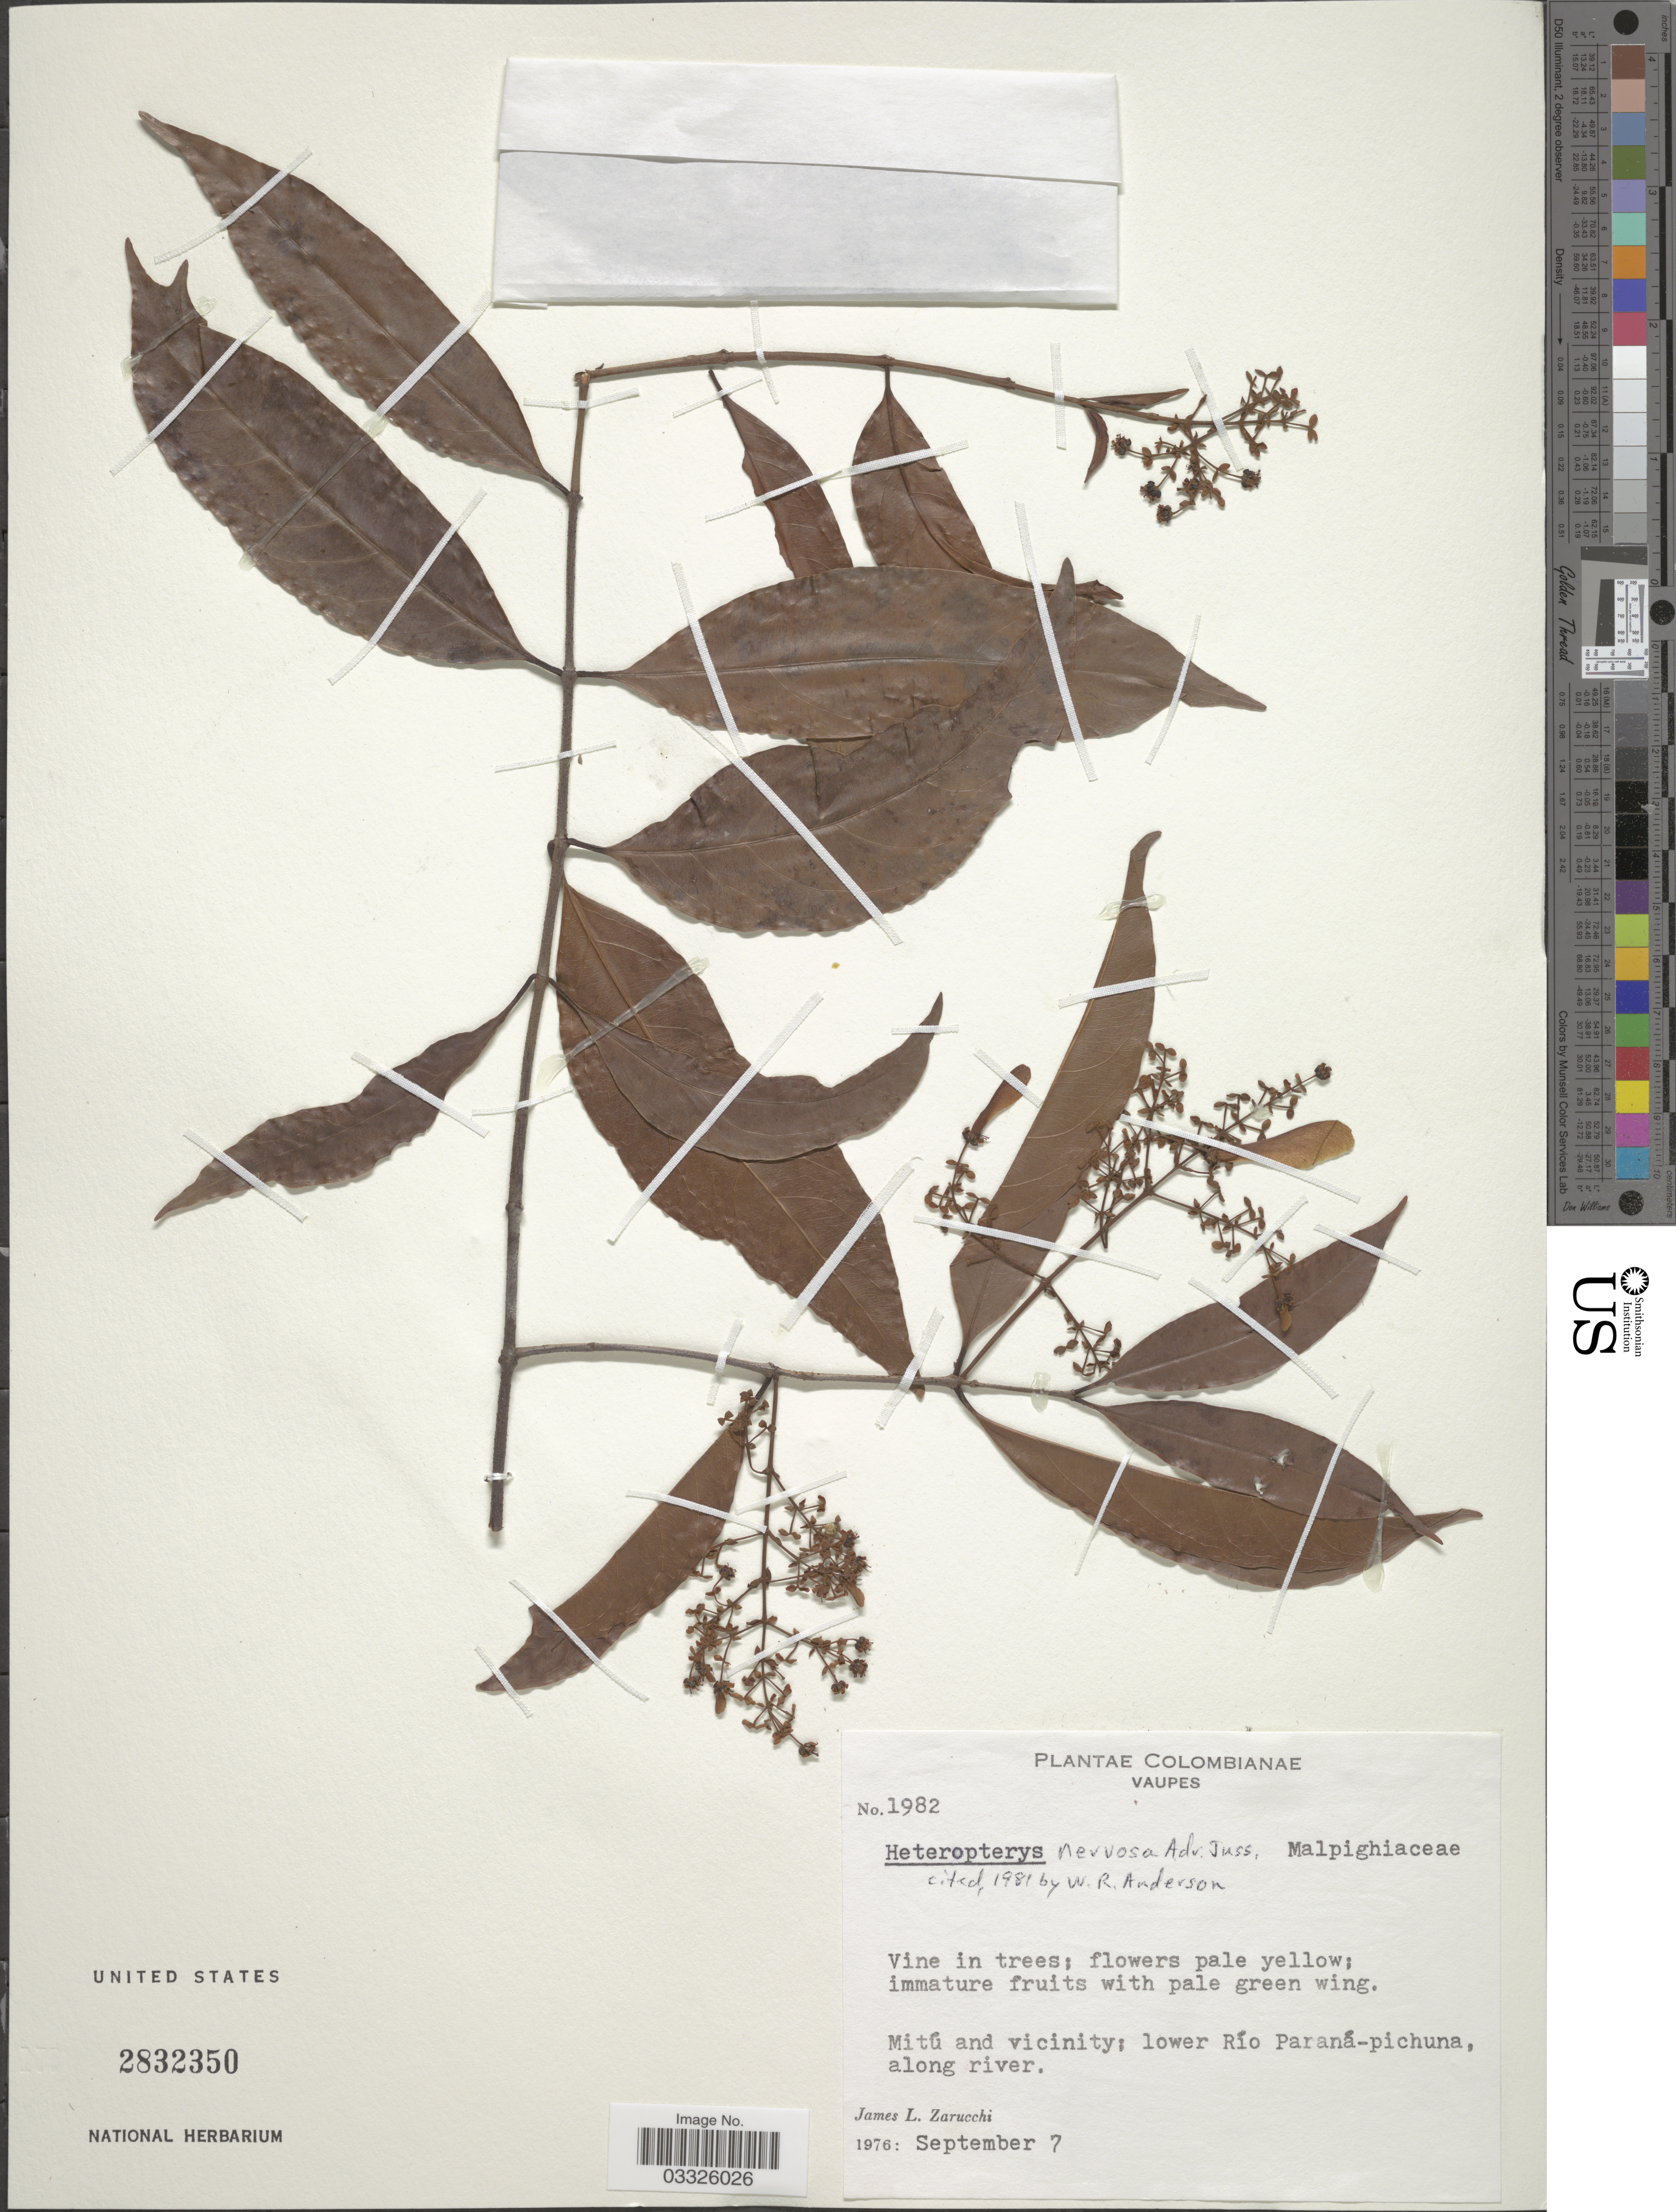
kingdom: Plantae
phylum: Tracheophyta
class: Magnoliopsida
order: Malpighiales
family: Malpighiaceae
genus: Heteropterys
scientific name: Heteropterys nervosa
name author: A. Juss.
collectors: J. L. Zarucchi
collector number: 1982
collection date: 1976-09-07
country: Colombia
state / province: Vaupés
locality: Mitú and vicinity: lower Río Paraná-pichuna, along river.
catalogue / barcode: US 2832350